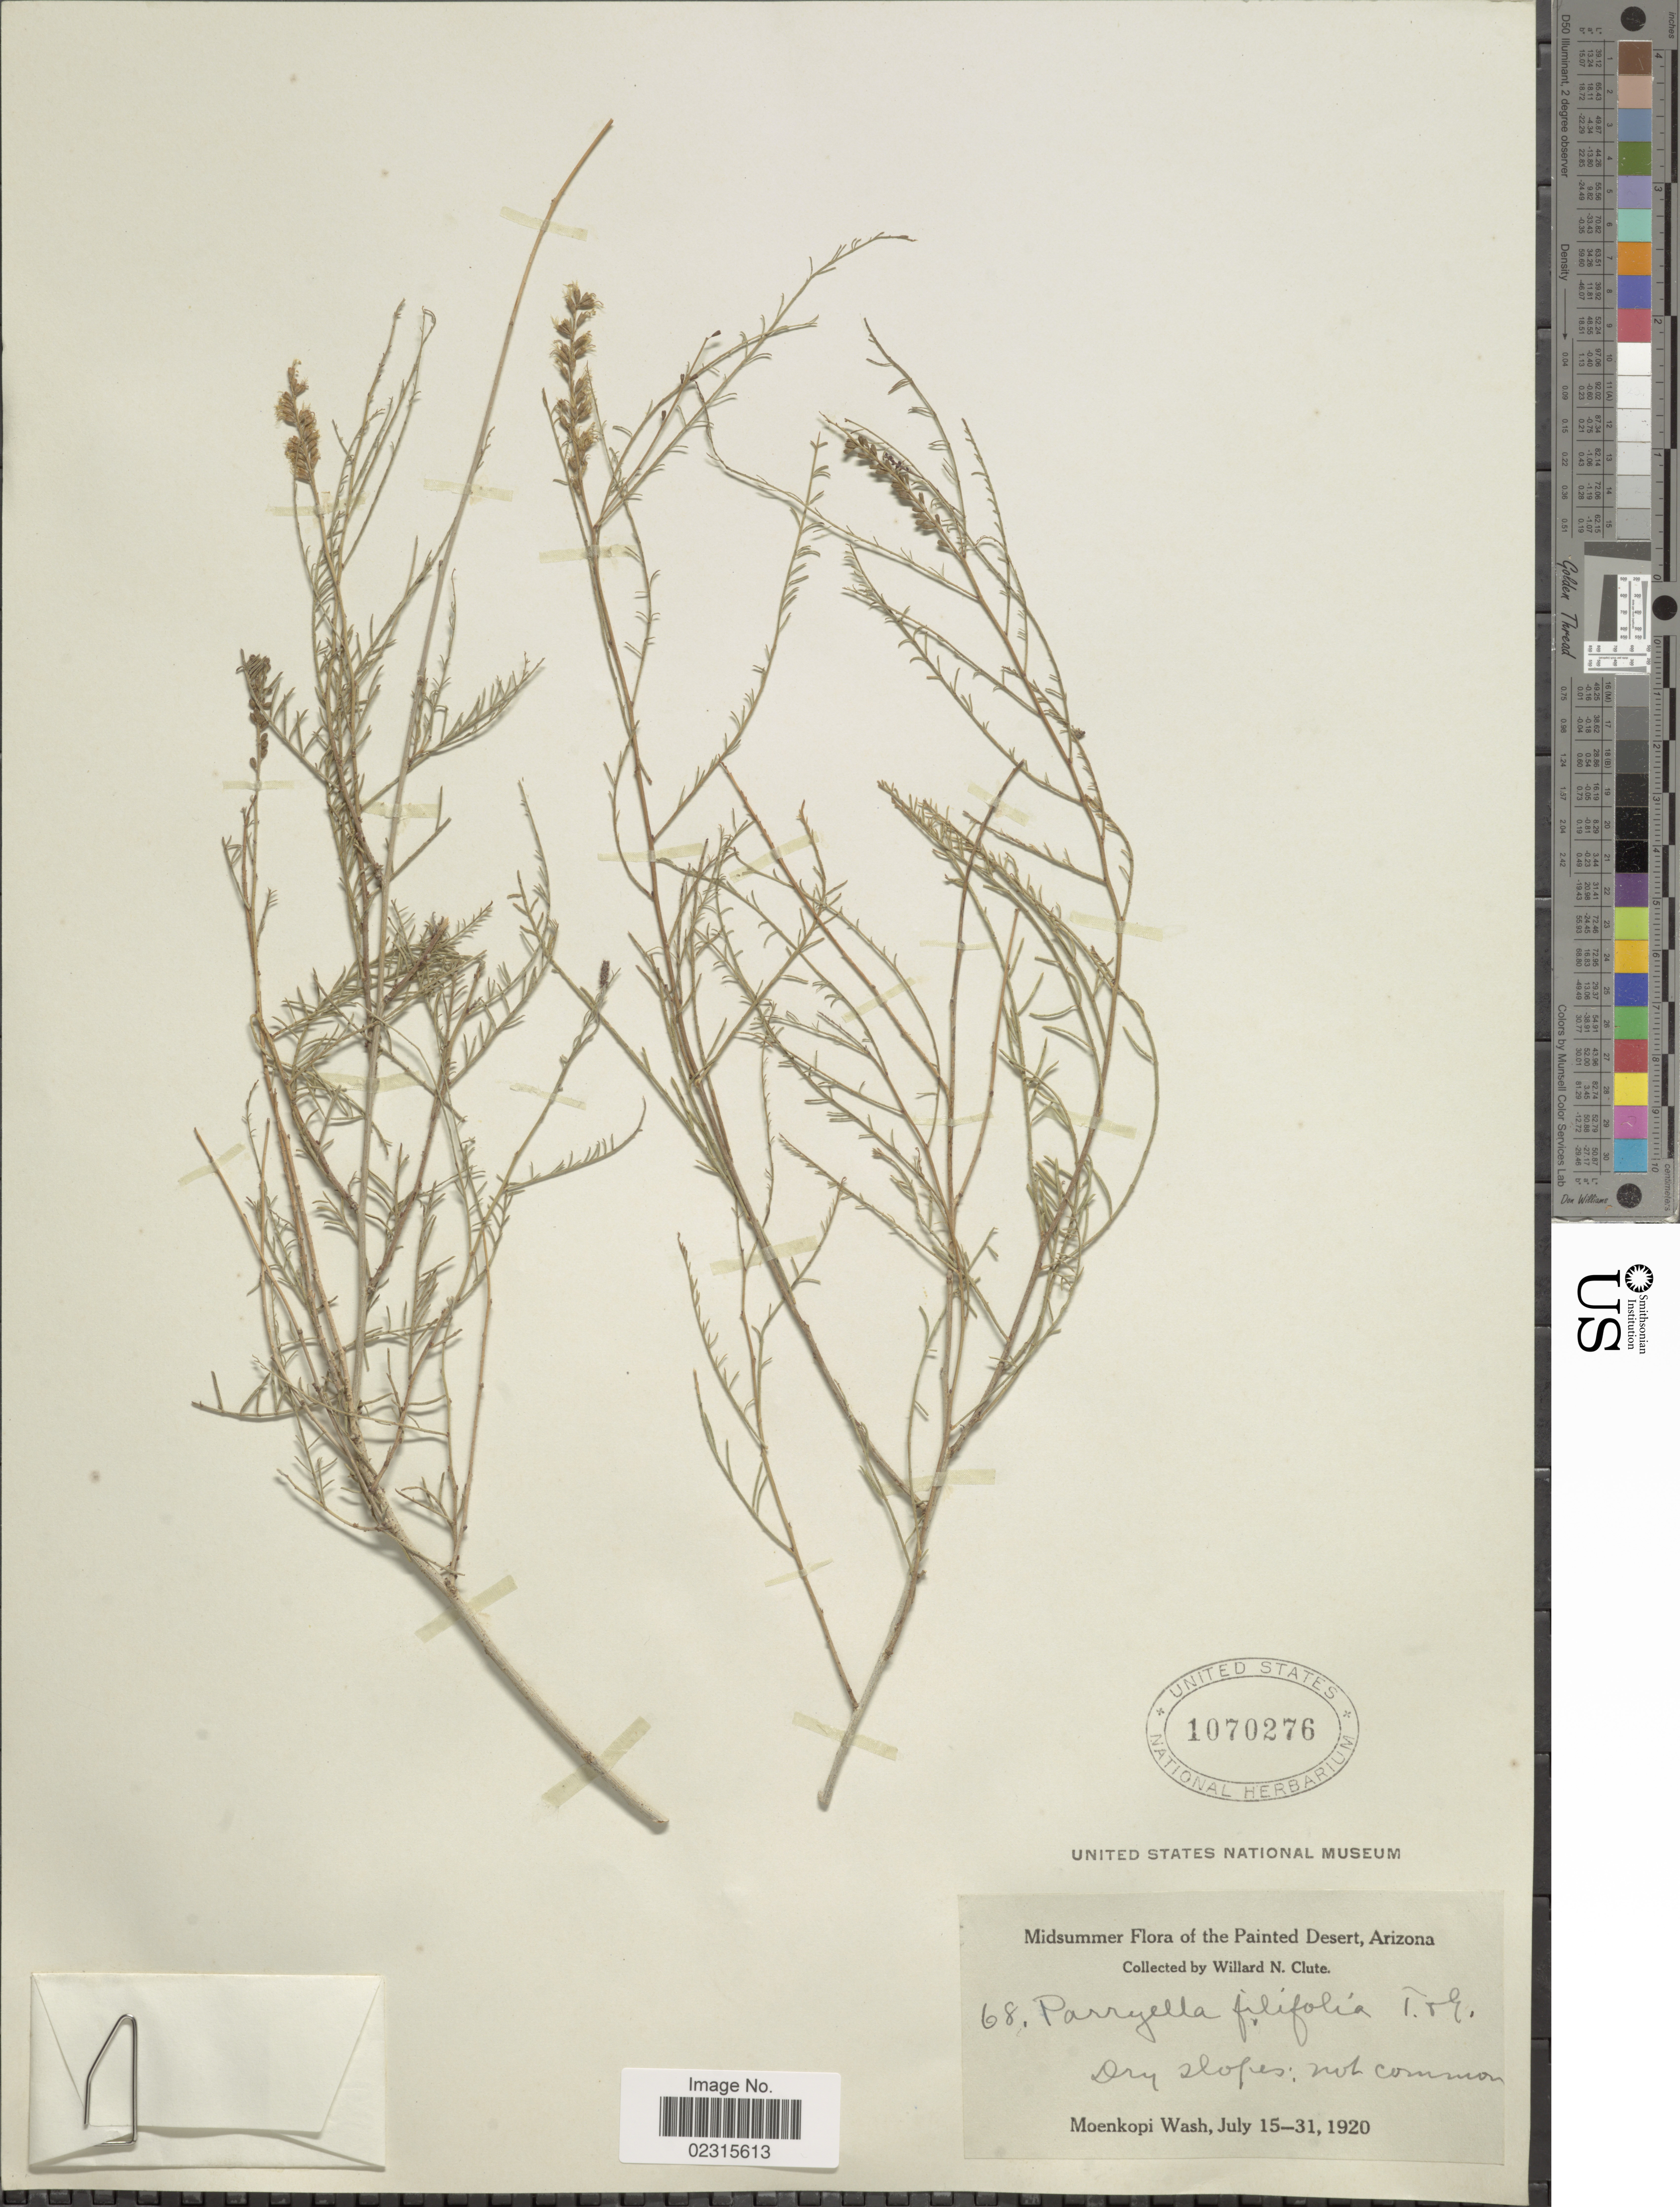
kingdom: Plantae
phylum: Tracheophyta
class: Magnoliopsida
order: Fabales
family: Fabaceae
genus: Parryella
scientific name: Parryella filifolia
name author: Torr. & A. Gray ex A. Gray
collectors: W. N. Clute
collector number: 68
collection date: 1920-07-15/1920-07-31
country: United States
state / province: Arizona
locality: The Paintes Desert, Moenkopi Wash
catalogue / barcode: US 1070276